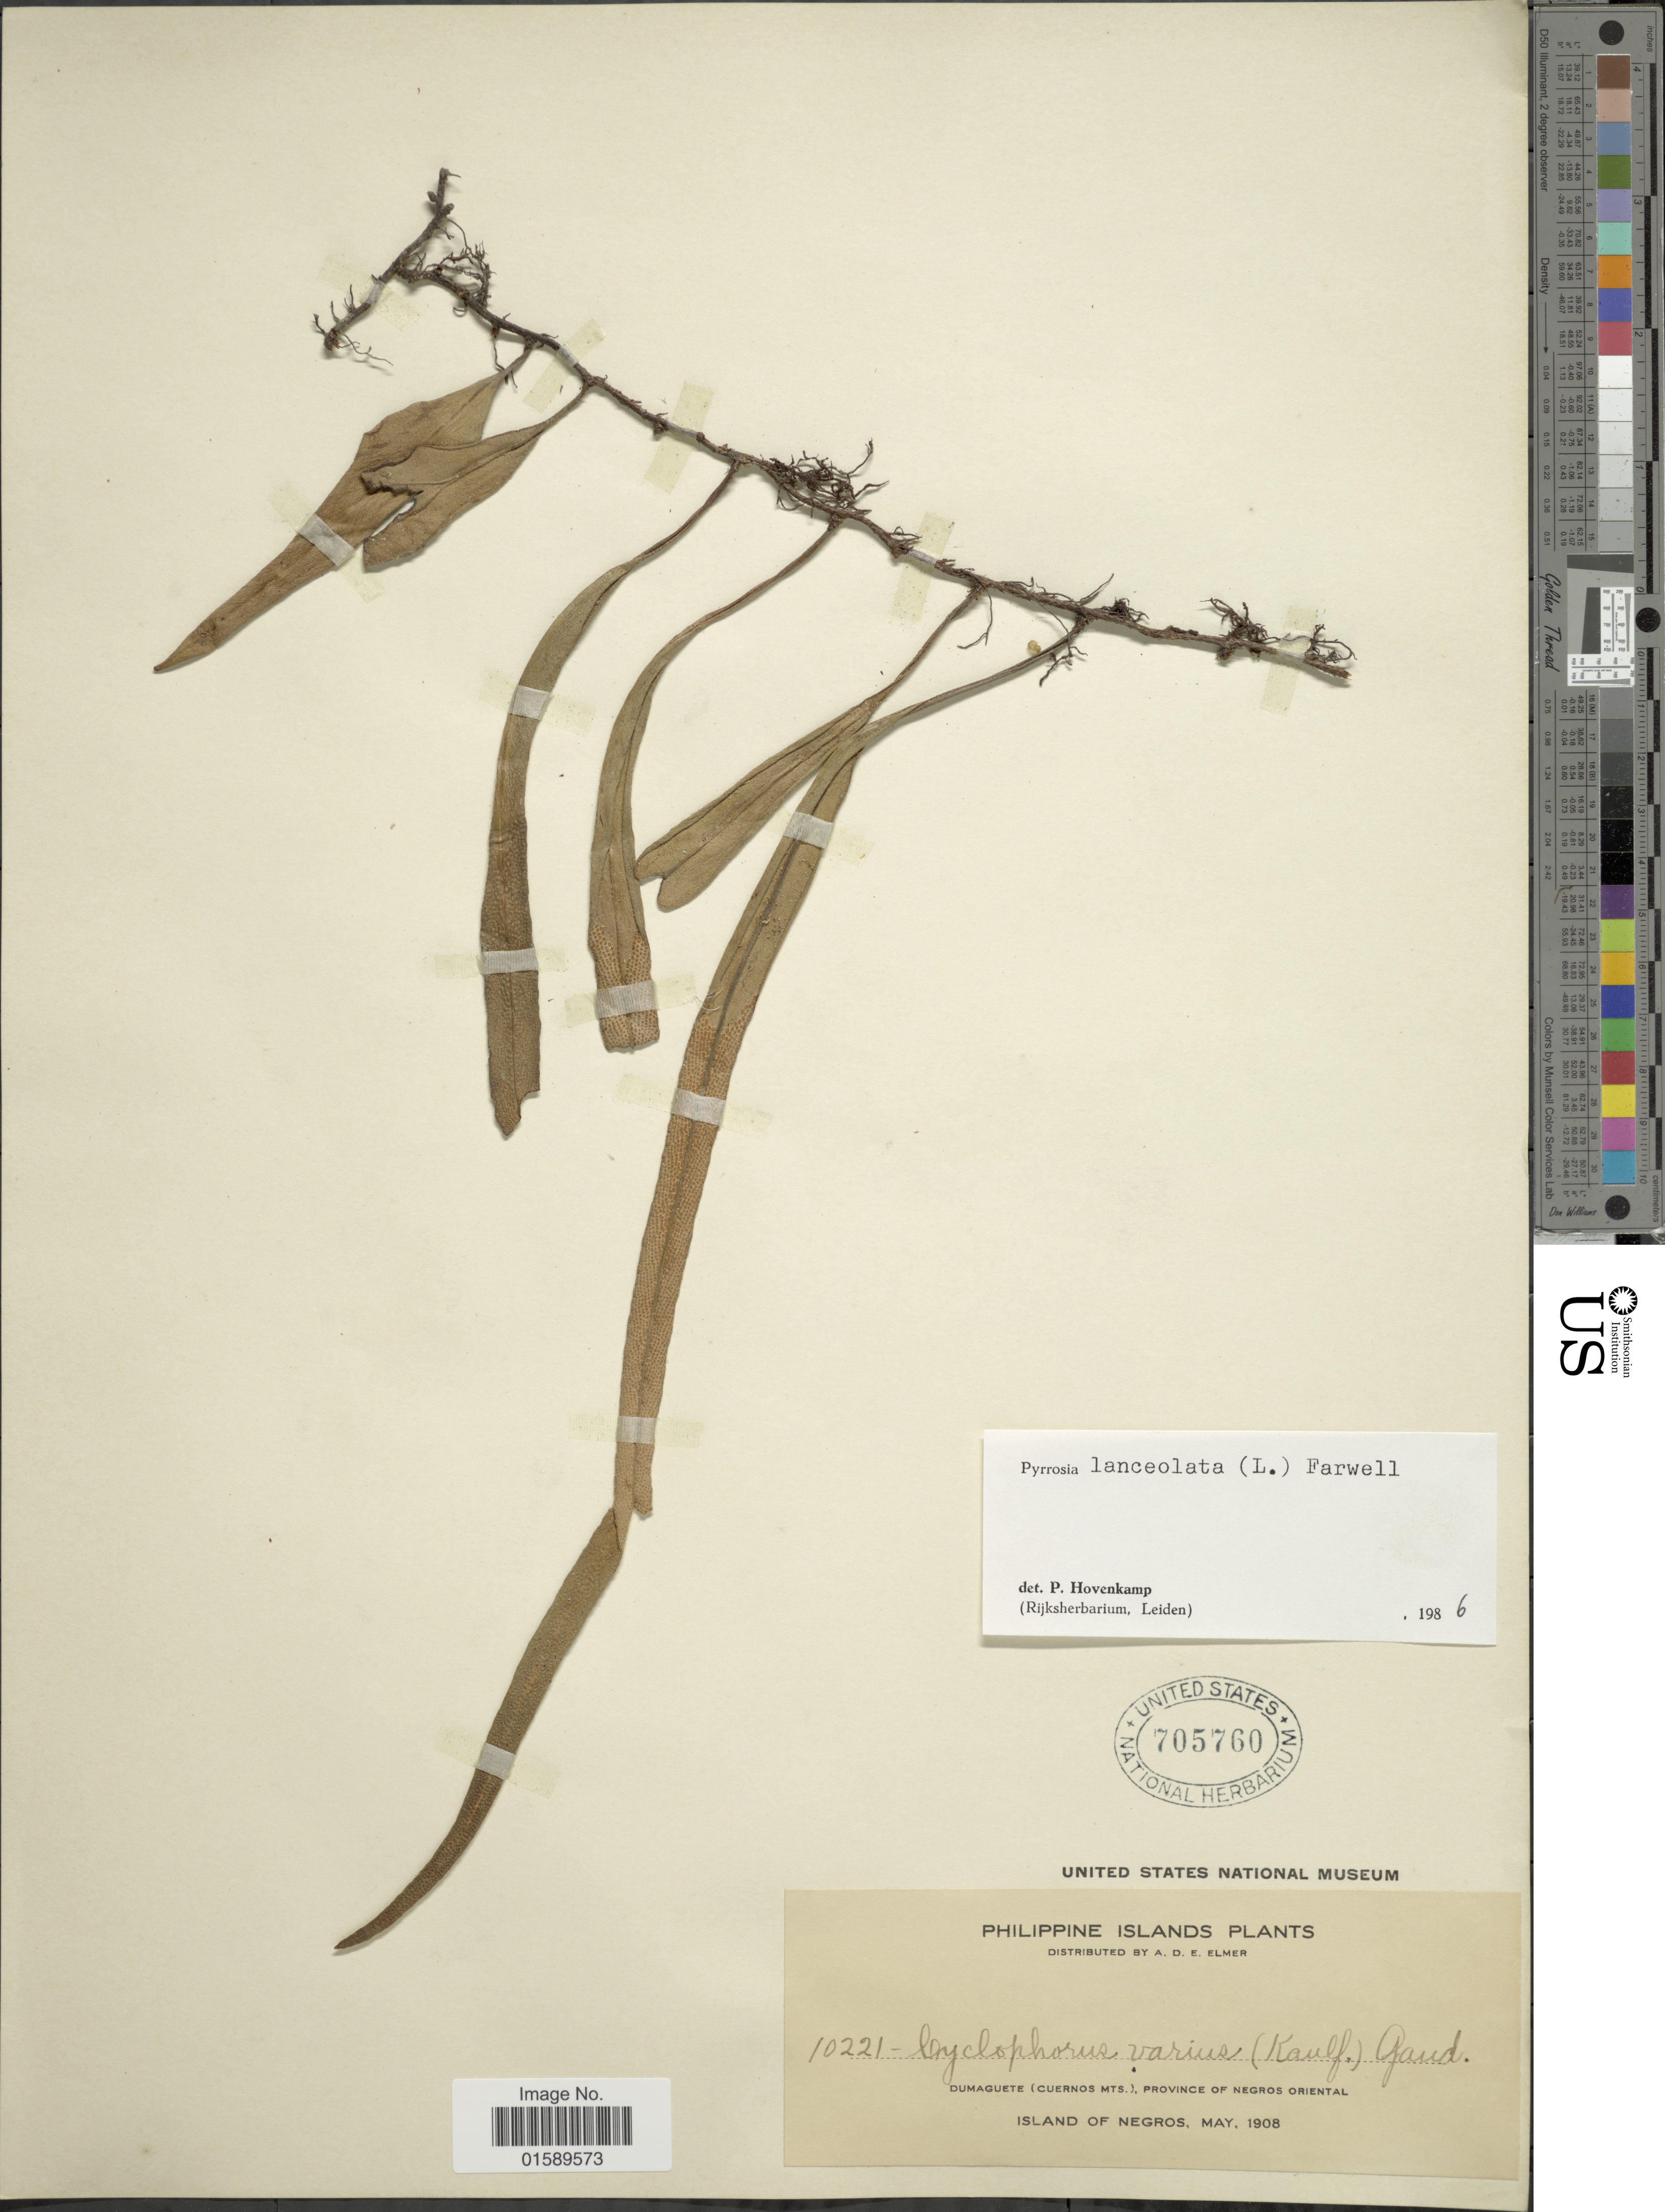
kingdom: Plantae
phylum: Tracheophyta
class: Polypodiopsida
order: Polypodiales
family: Polypodiaceae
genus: Pyrrosia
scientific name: Pyrrosia lanceolata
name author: (L.) Farw.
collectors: A. D. E. Elmer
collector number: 10221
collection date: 1908-05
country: Philippines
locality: Dumaguete (Cuernos Mts.), Province of Negros oriental. Island of Negros.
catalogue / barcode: US 705760